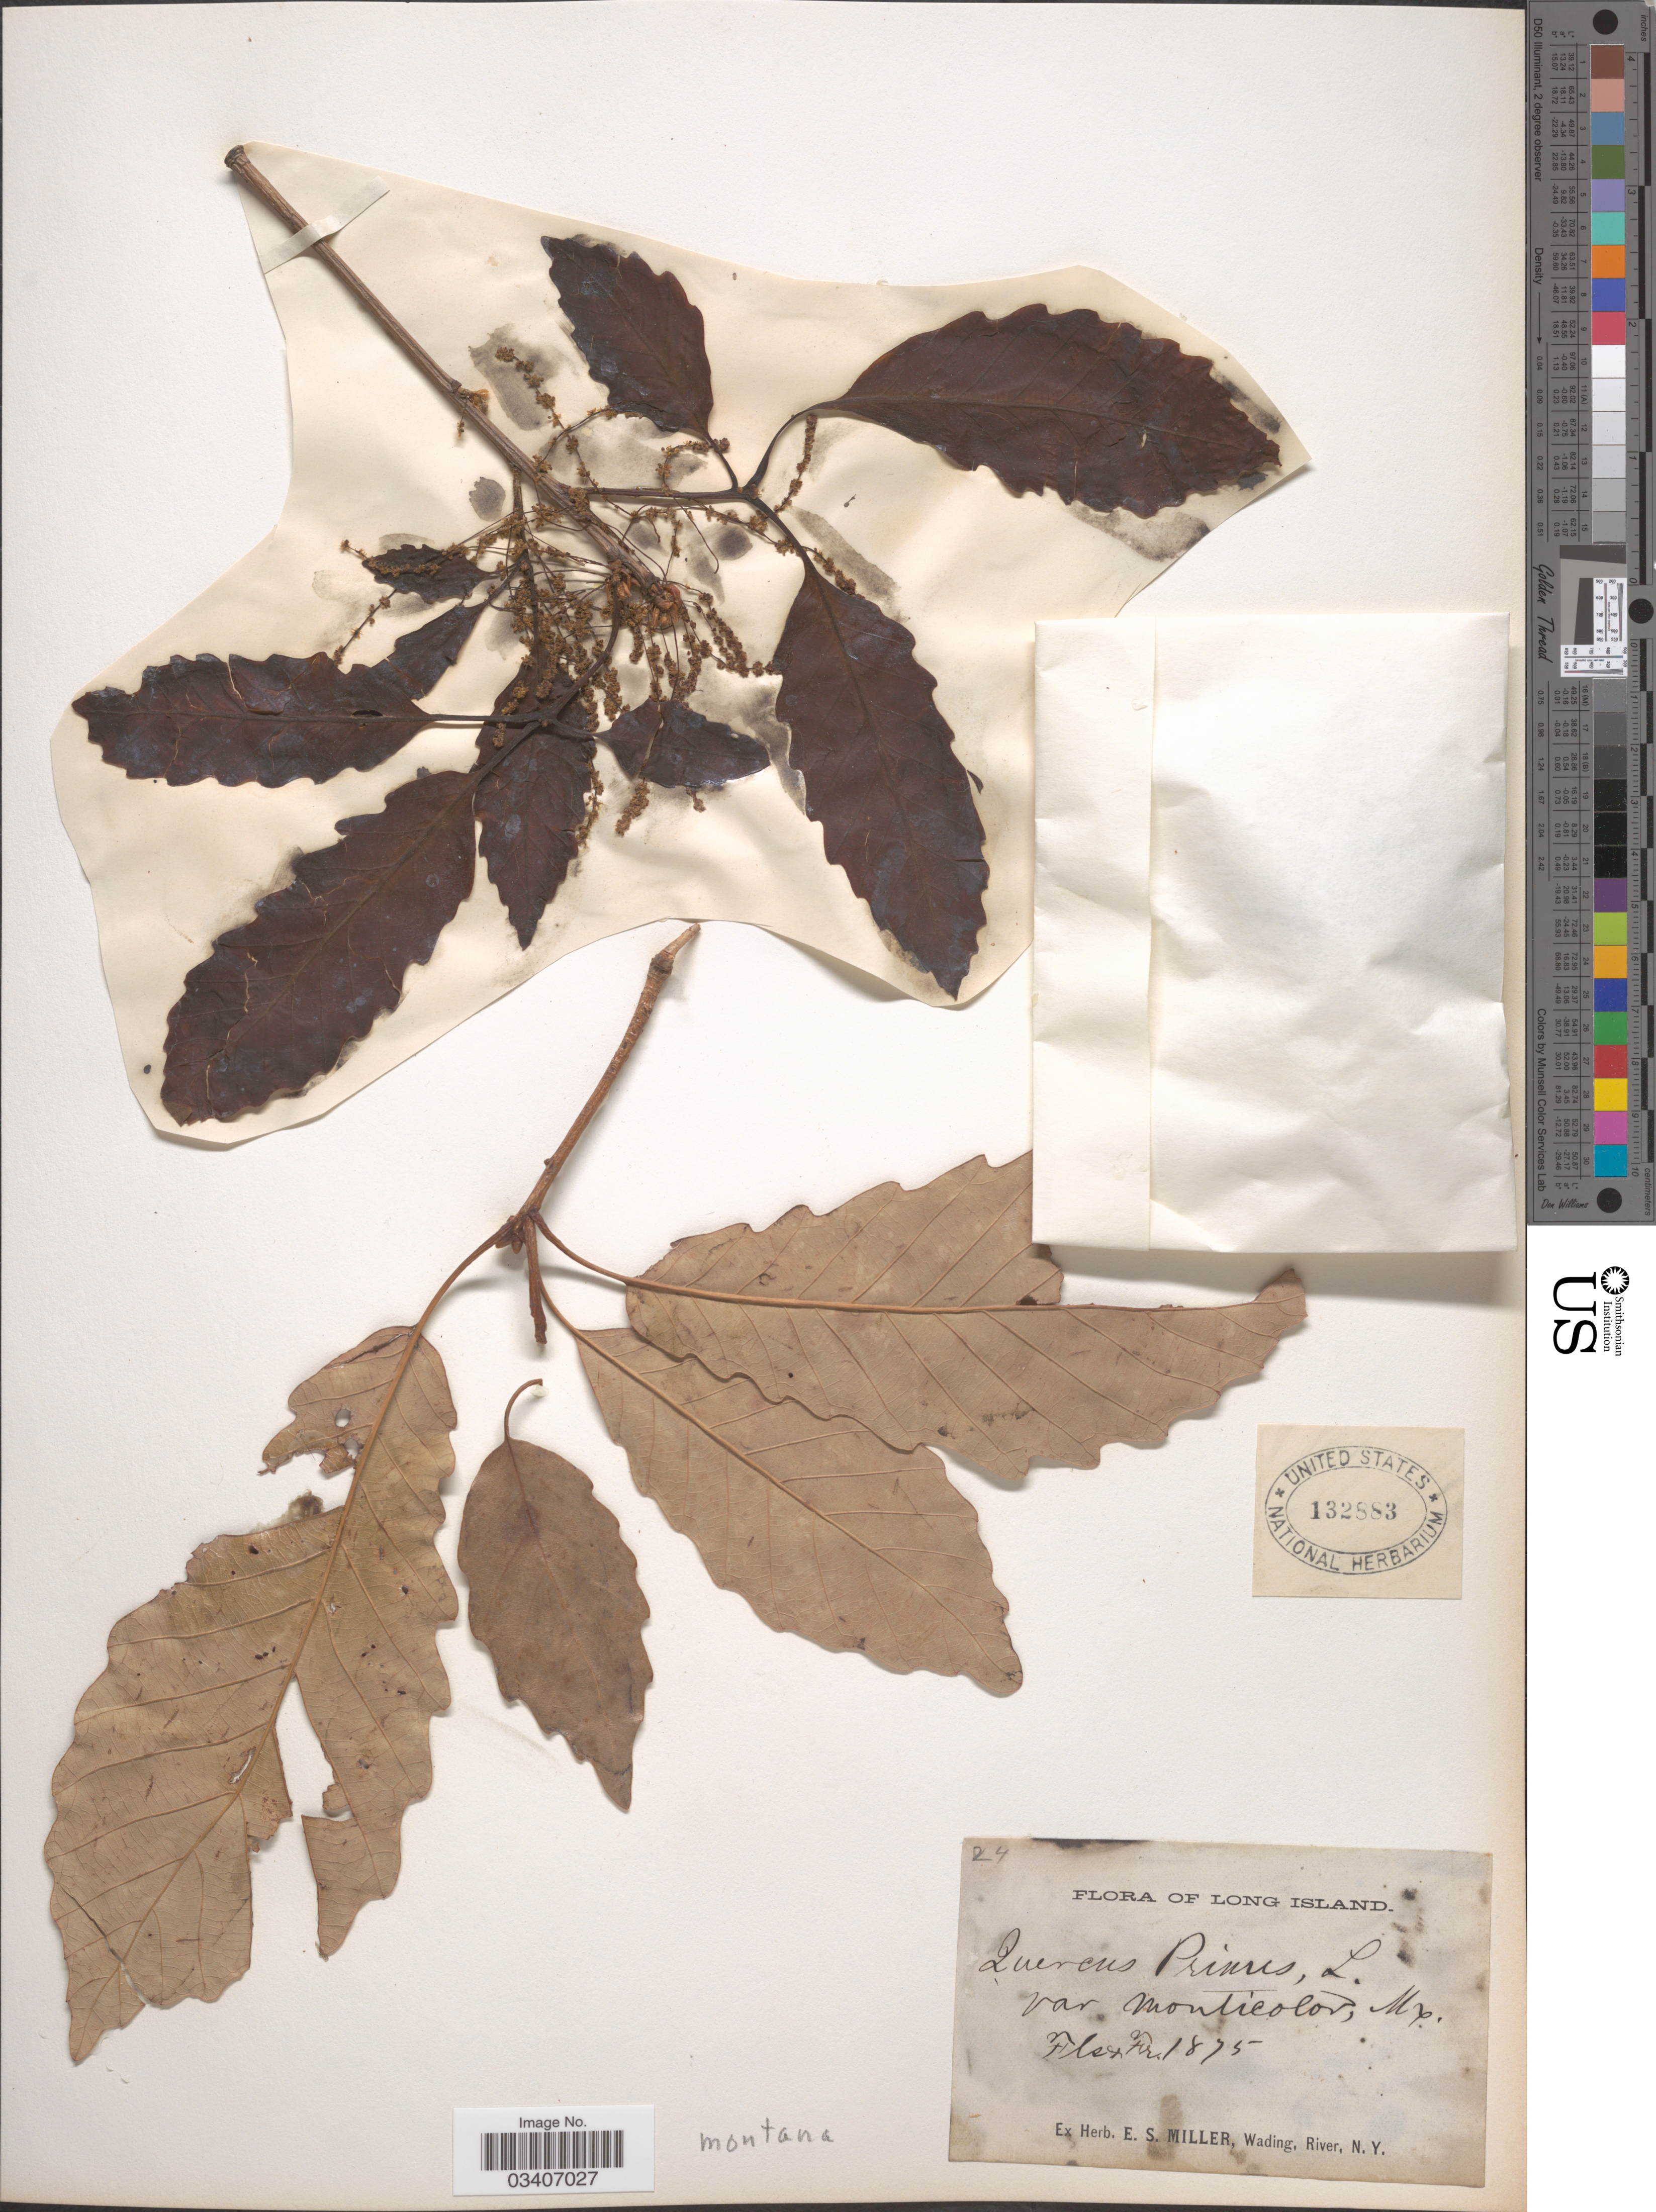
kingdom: Plantae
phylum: Tracheophyta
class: Magnoliopsida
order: Fagales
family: Fagaceae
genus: Quercus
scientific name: Quercus montana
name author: Willd.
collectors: ex herb. E. S. Miller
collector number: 24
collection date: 1875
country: United States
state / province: New York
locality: Long Island.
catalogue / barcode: US 132883